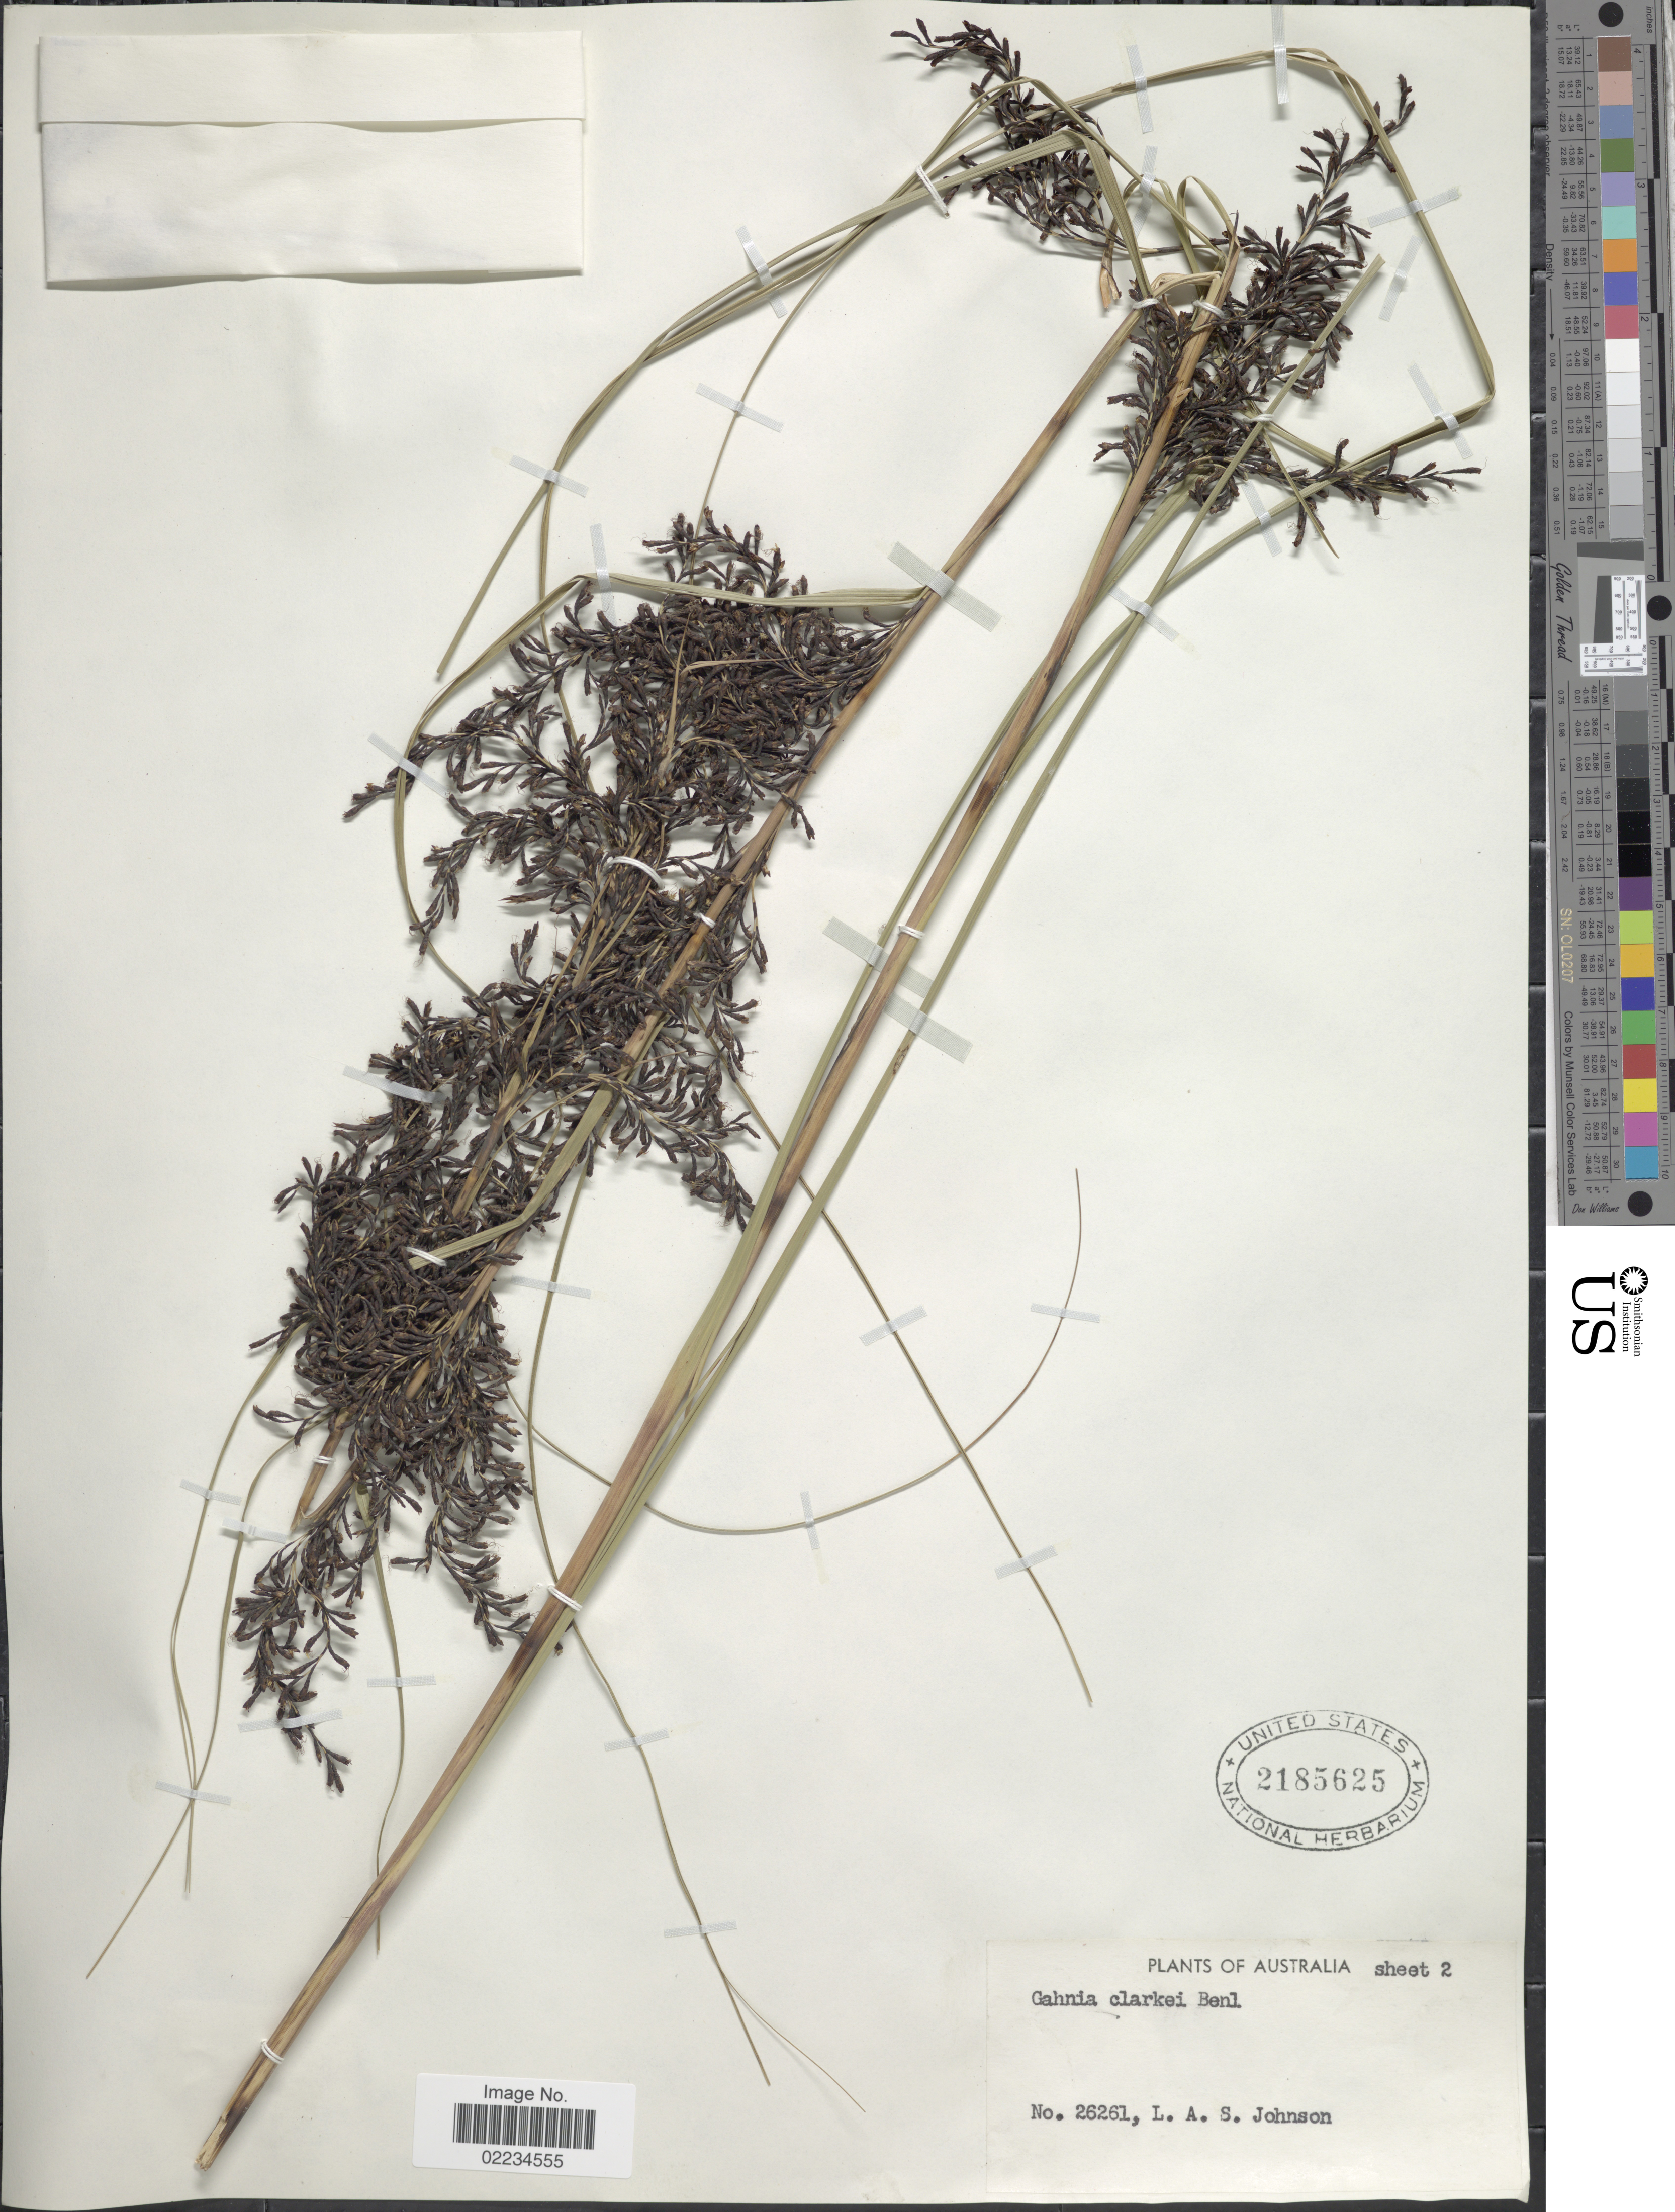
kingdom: Plantae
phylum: Tracheophyta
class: Liliopsida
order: Poales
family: Cyperaceae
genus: Gahnia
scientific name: Gahnia clarkei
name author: Benl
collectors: L. A. S. Johnson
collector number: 26261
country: Australia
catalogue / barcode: US 2185625